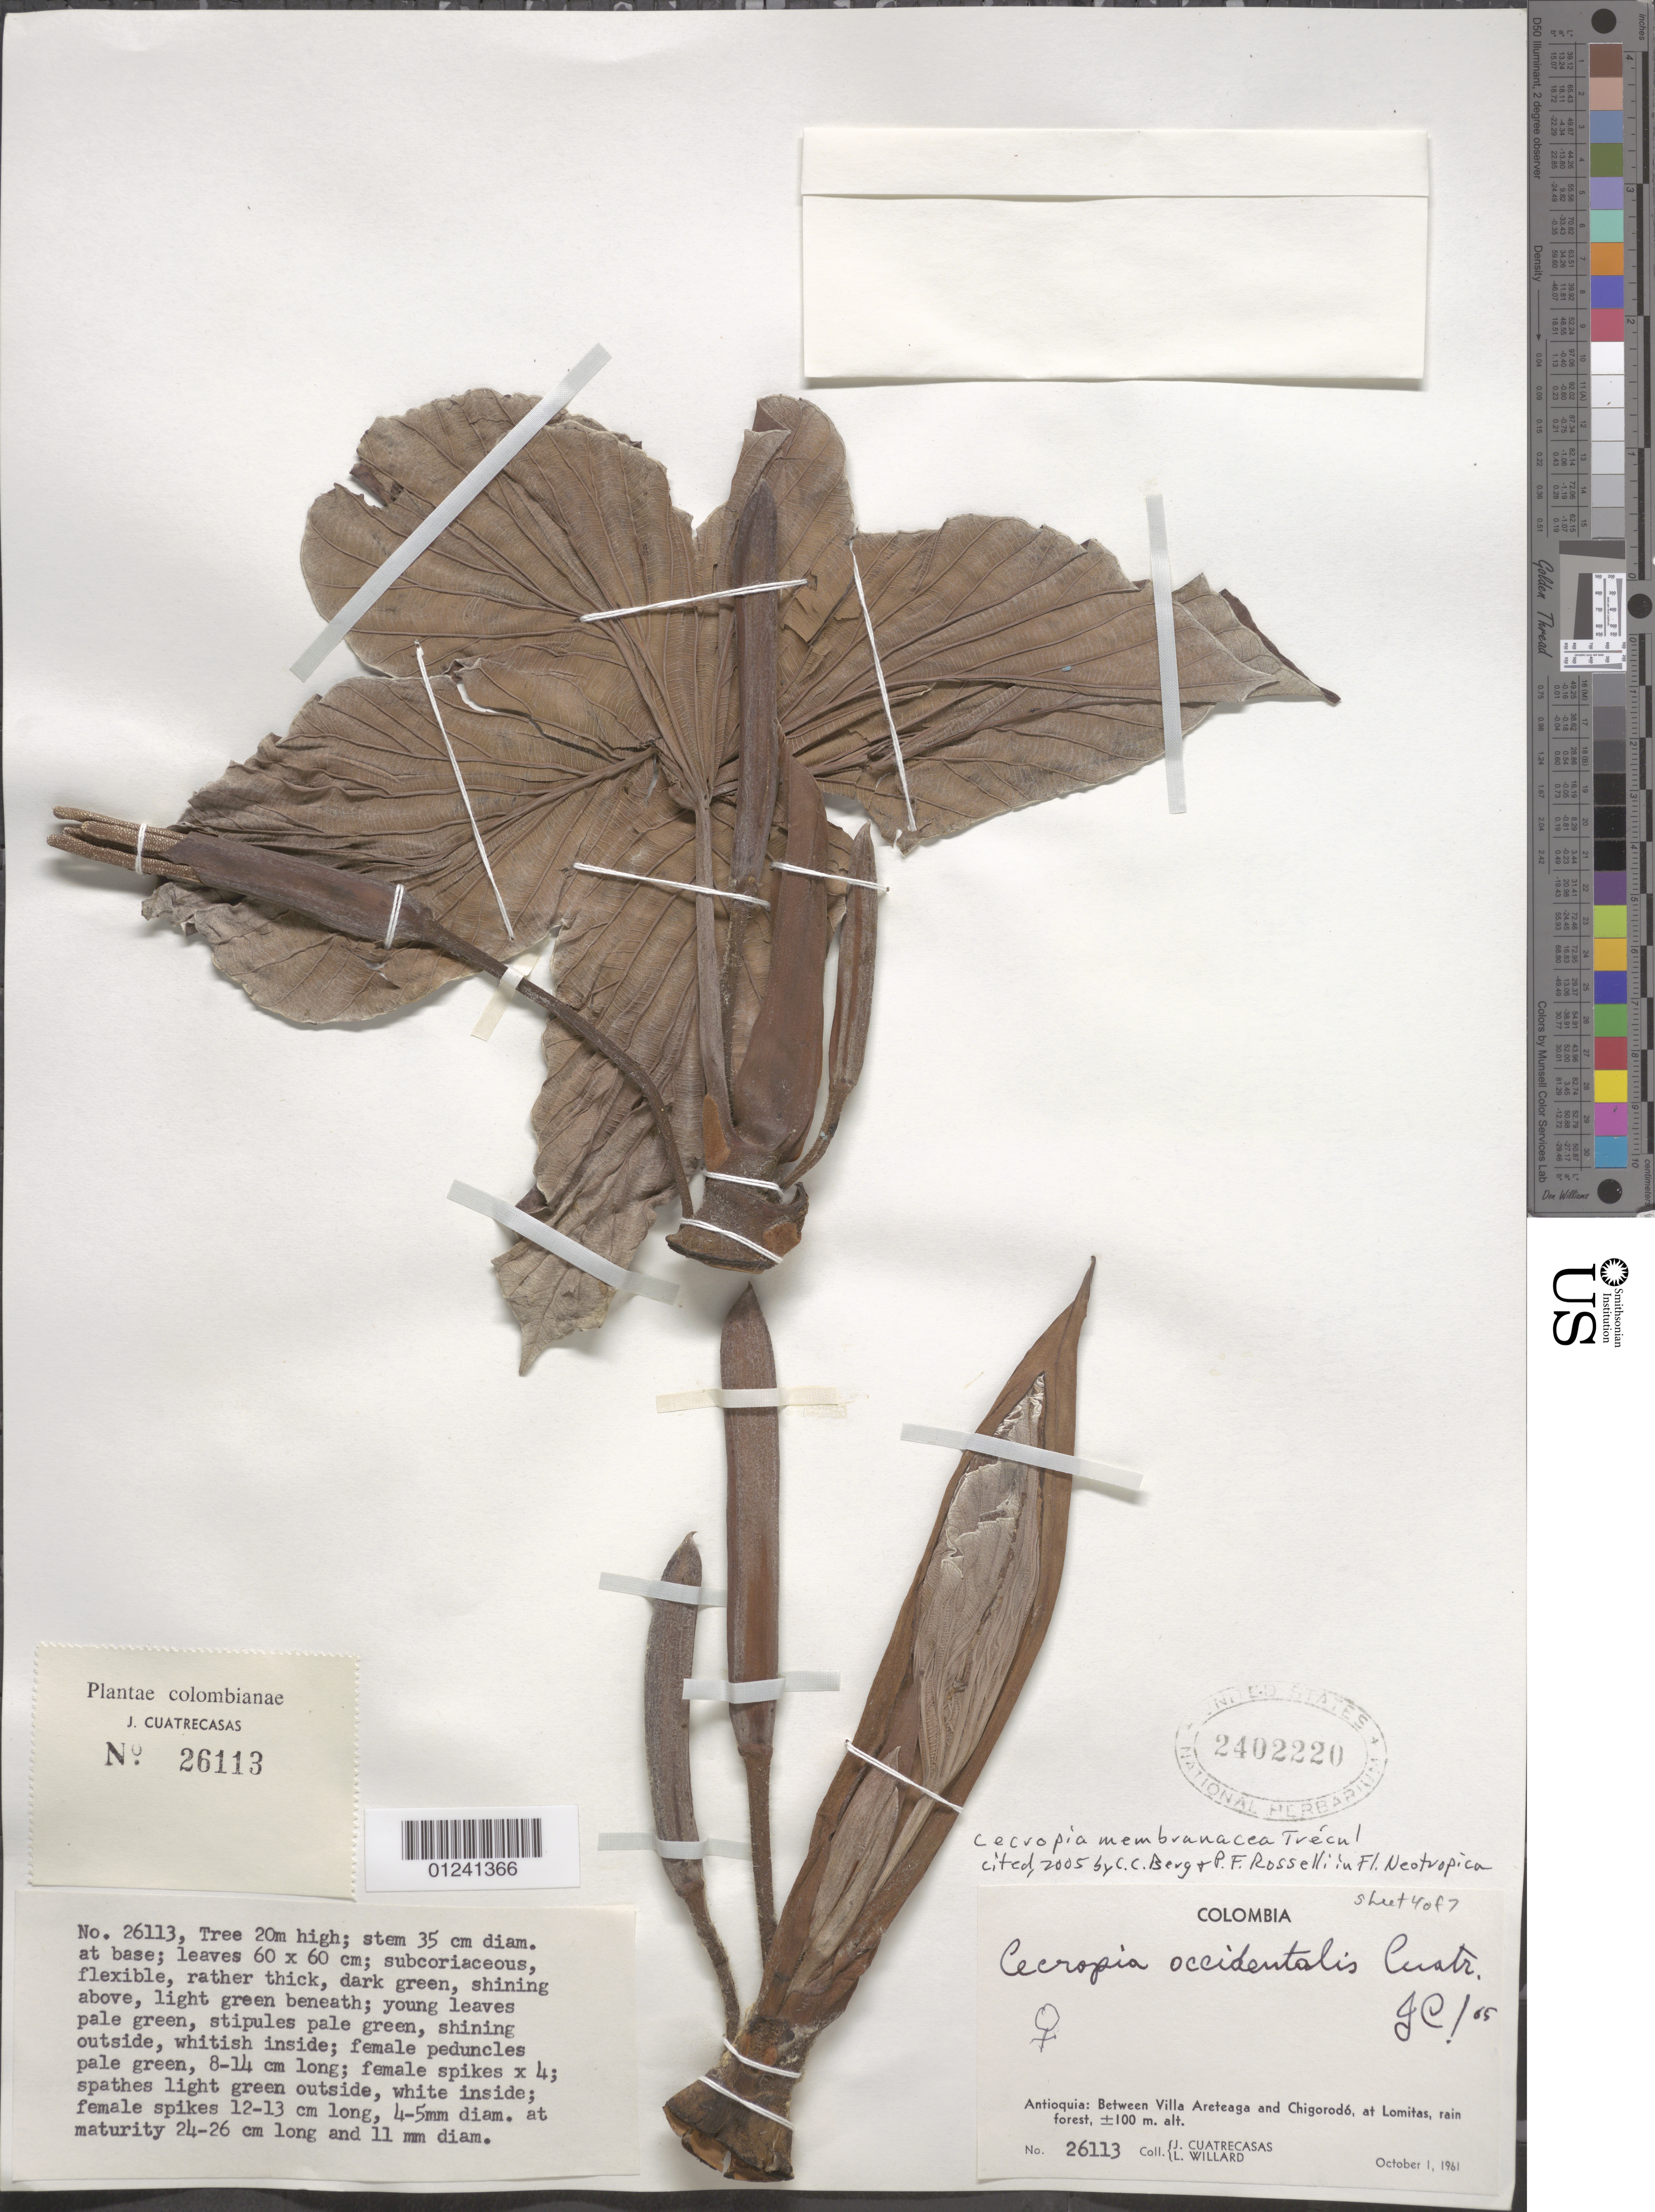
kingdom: Plantae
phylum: Tracheophyta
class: Magnoliopsida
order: Rosales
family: Urticaceae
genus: Cecropia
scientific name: Cecropia membranacea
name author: Trécul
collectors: J. Cuatrecasas & L. Willard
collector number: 26113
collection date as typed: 1 Oct 1961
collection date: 1961-10-01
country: Colombia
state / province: Antioquia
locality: between Villa Arteaga and Chigorodó, at Lomitas, rain forest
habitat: rain forest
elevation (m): -100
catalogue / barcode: US 2402220